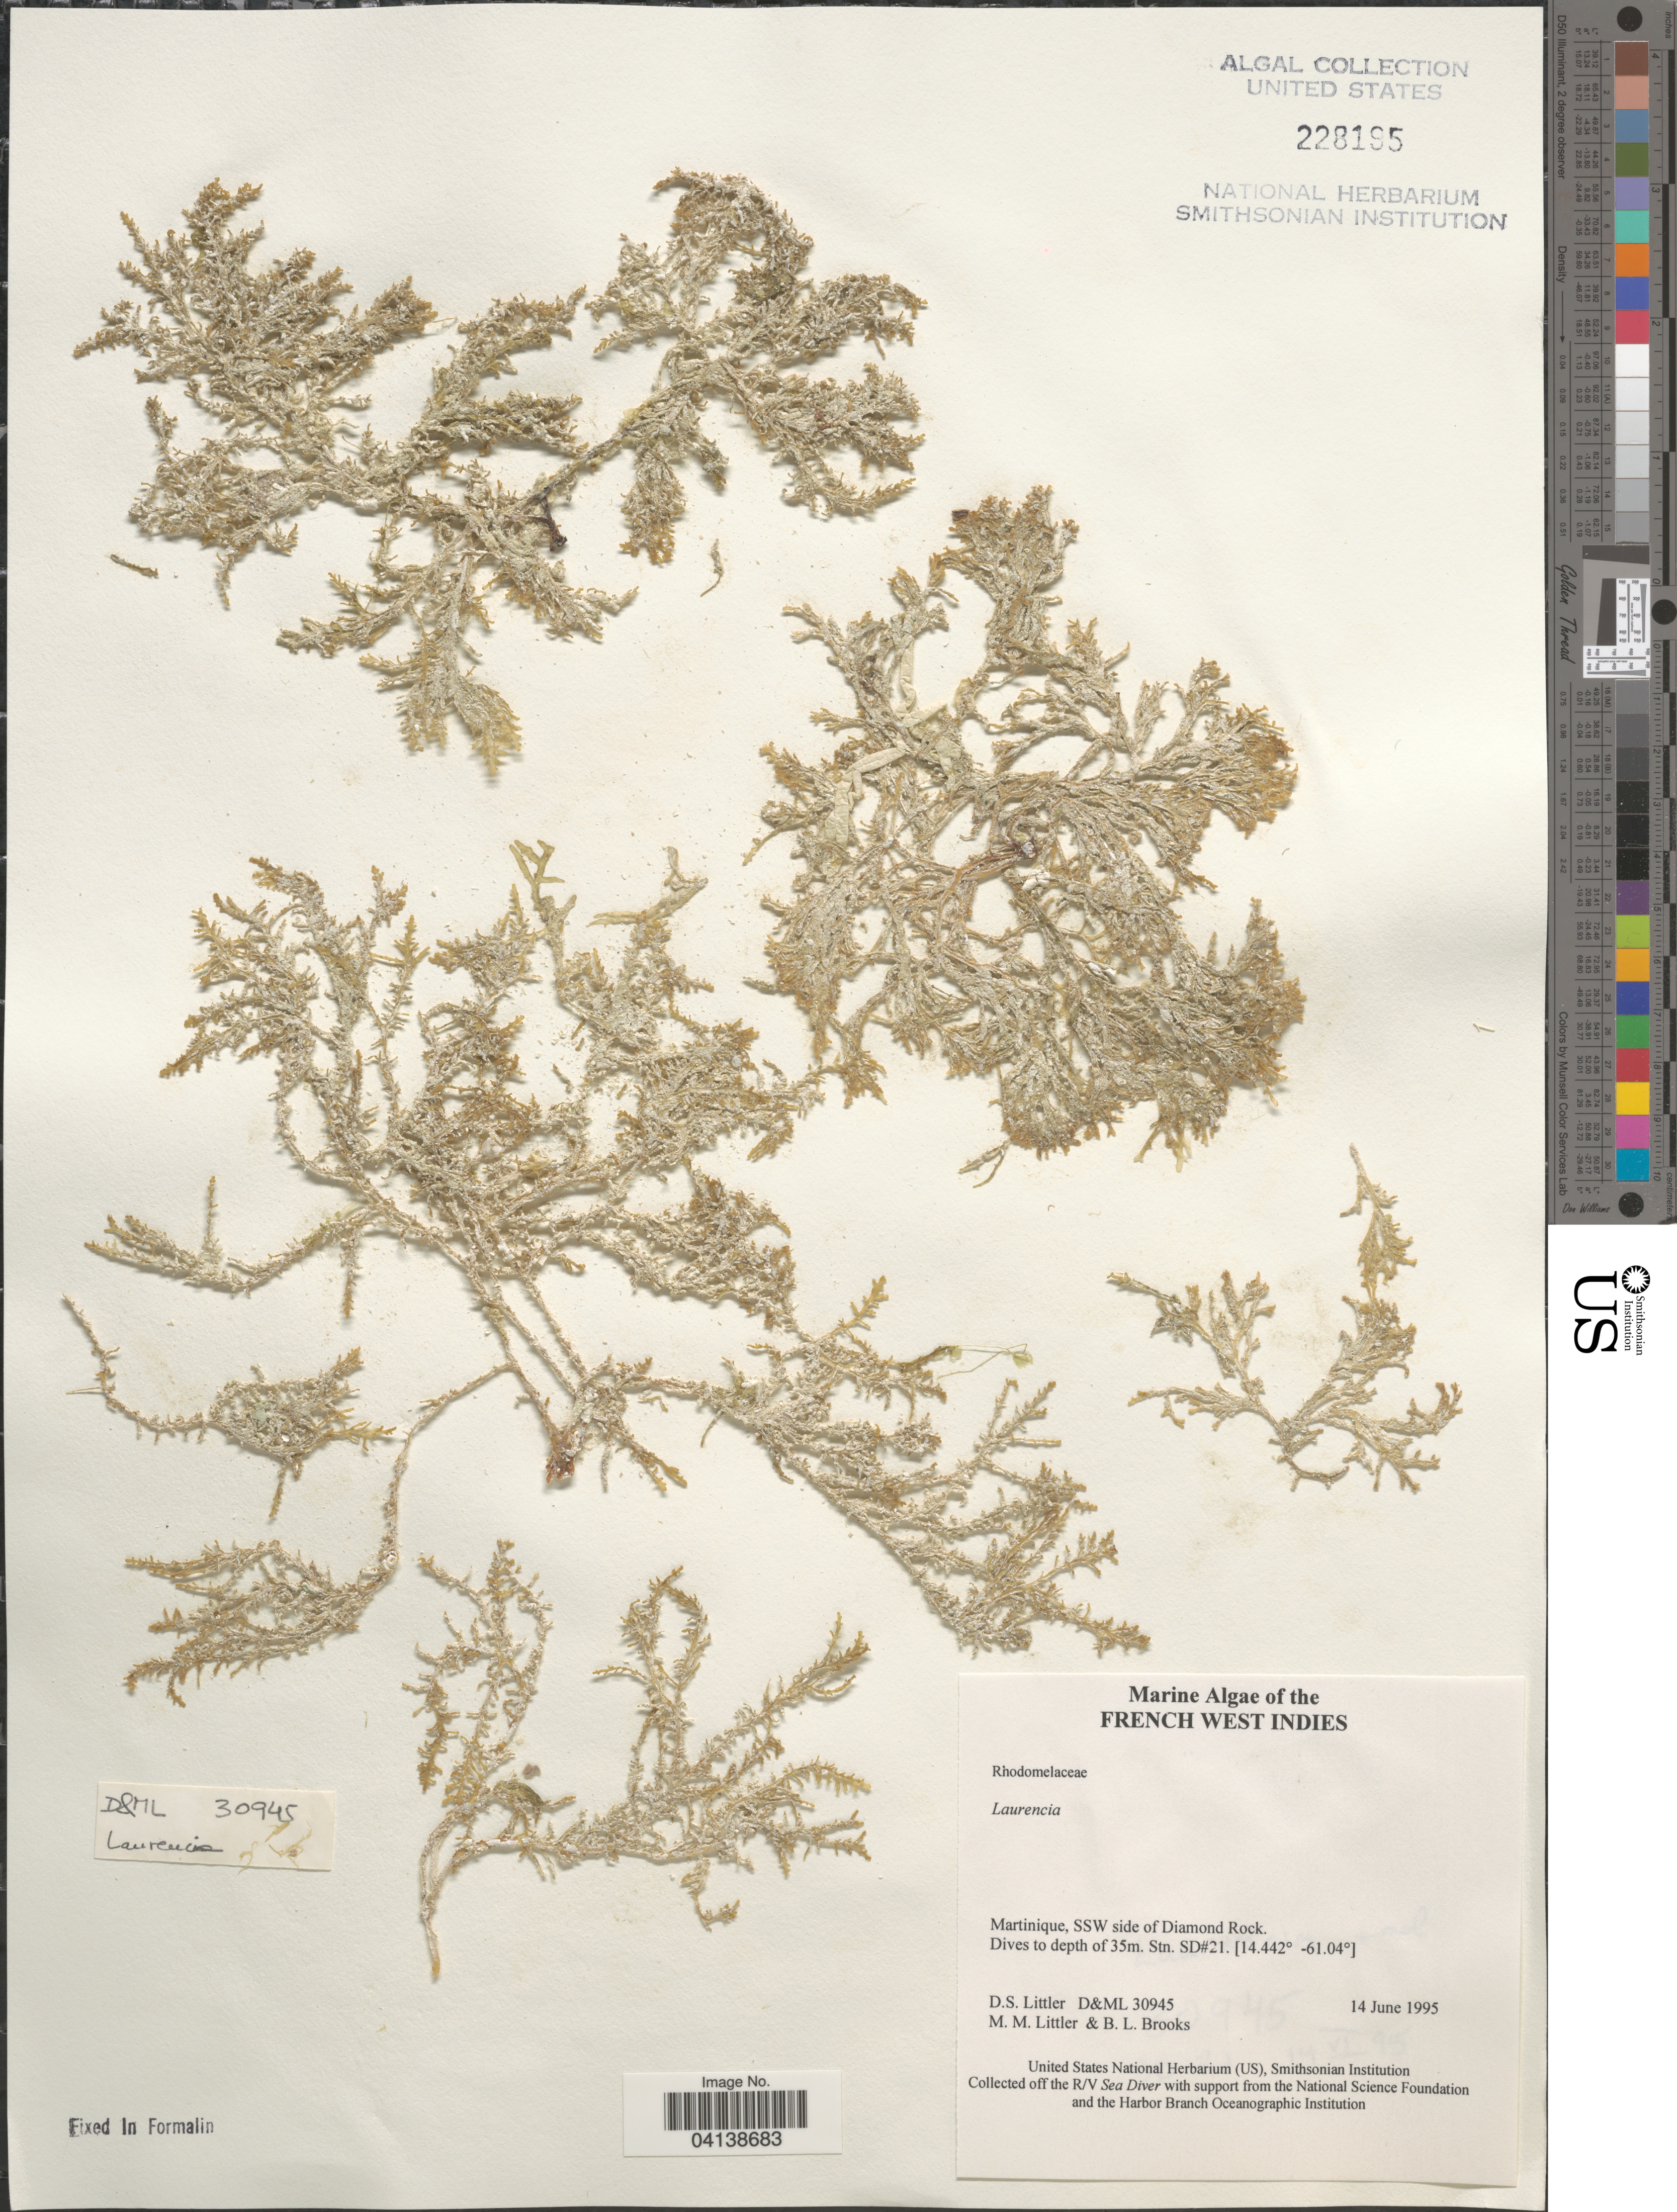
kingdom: Plantae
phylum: Rhodophyta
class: Florideophyceae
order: Ceramiales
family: Rhodomelaceae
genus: Laurencia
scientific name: Laurencia sp.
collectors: D. S. Littler & B. Brooks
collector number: D&ML30945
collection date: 1995-06-14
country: Martinique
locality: French West Indies. SSW side of Diamond Rock. Stn. SD#21.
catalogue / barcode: US 228195